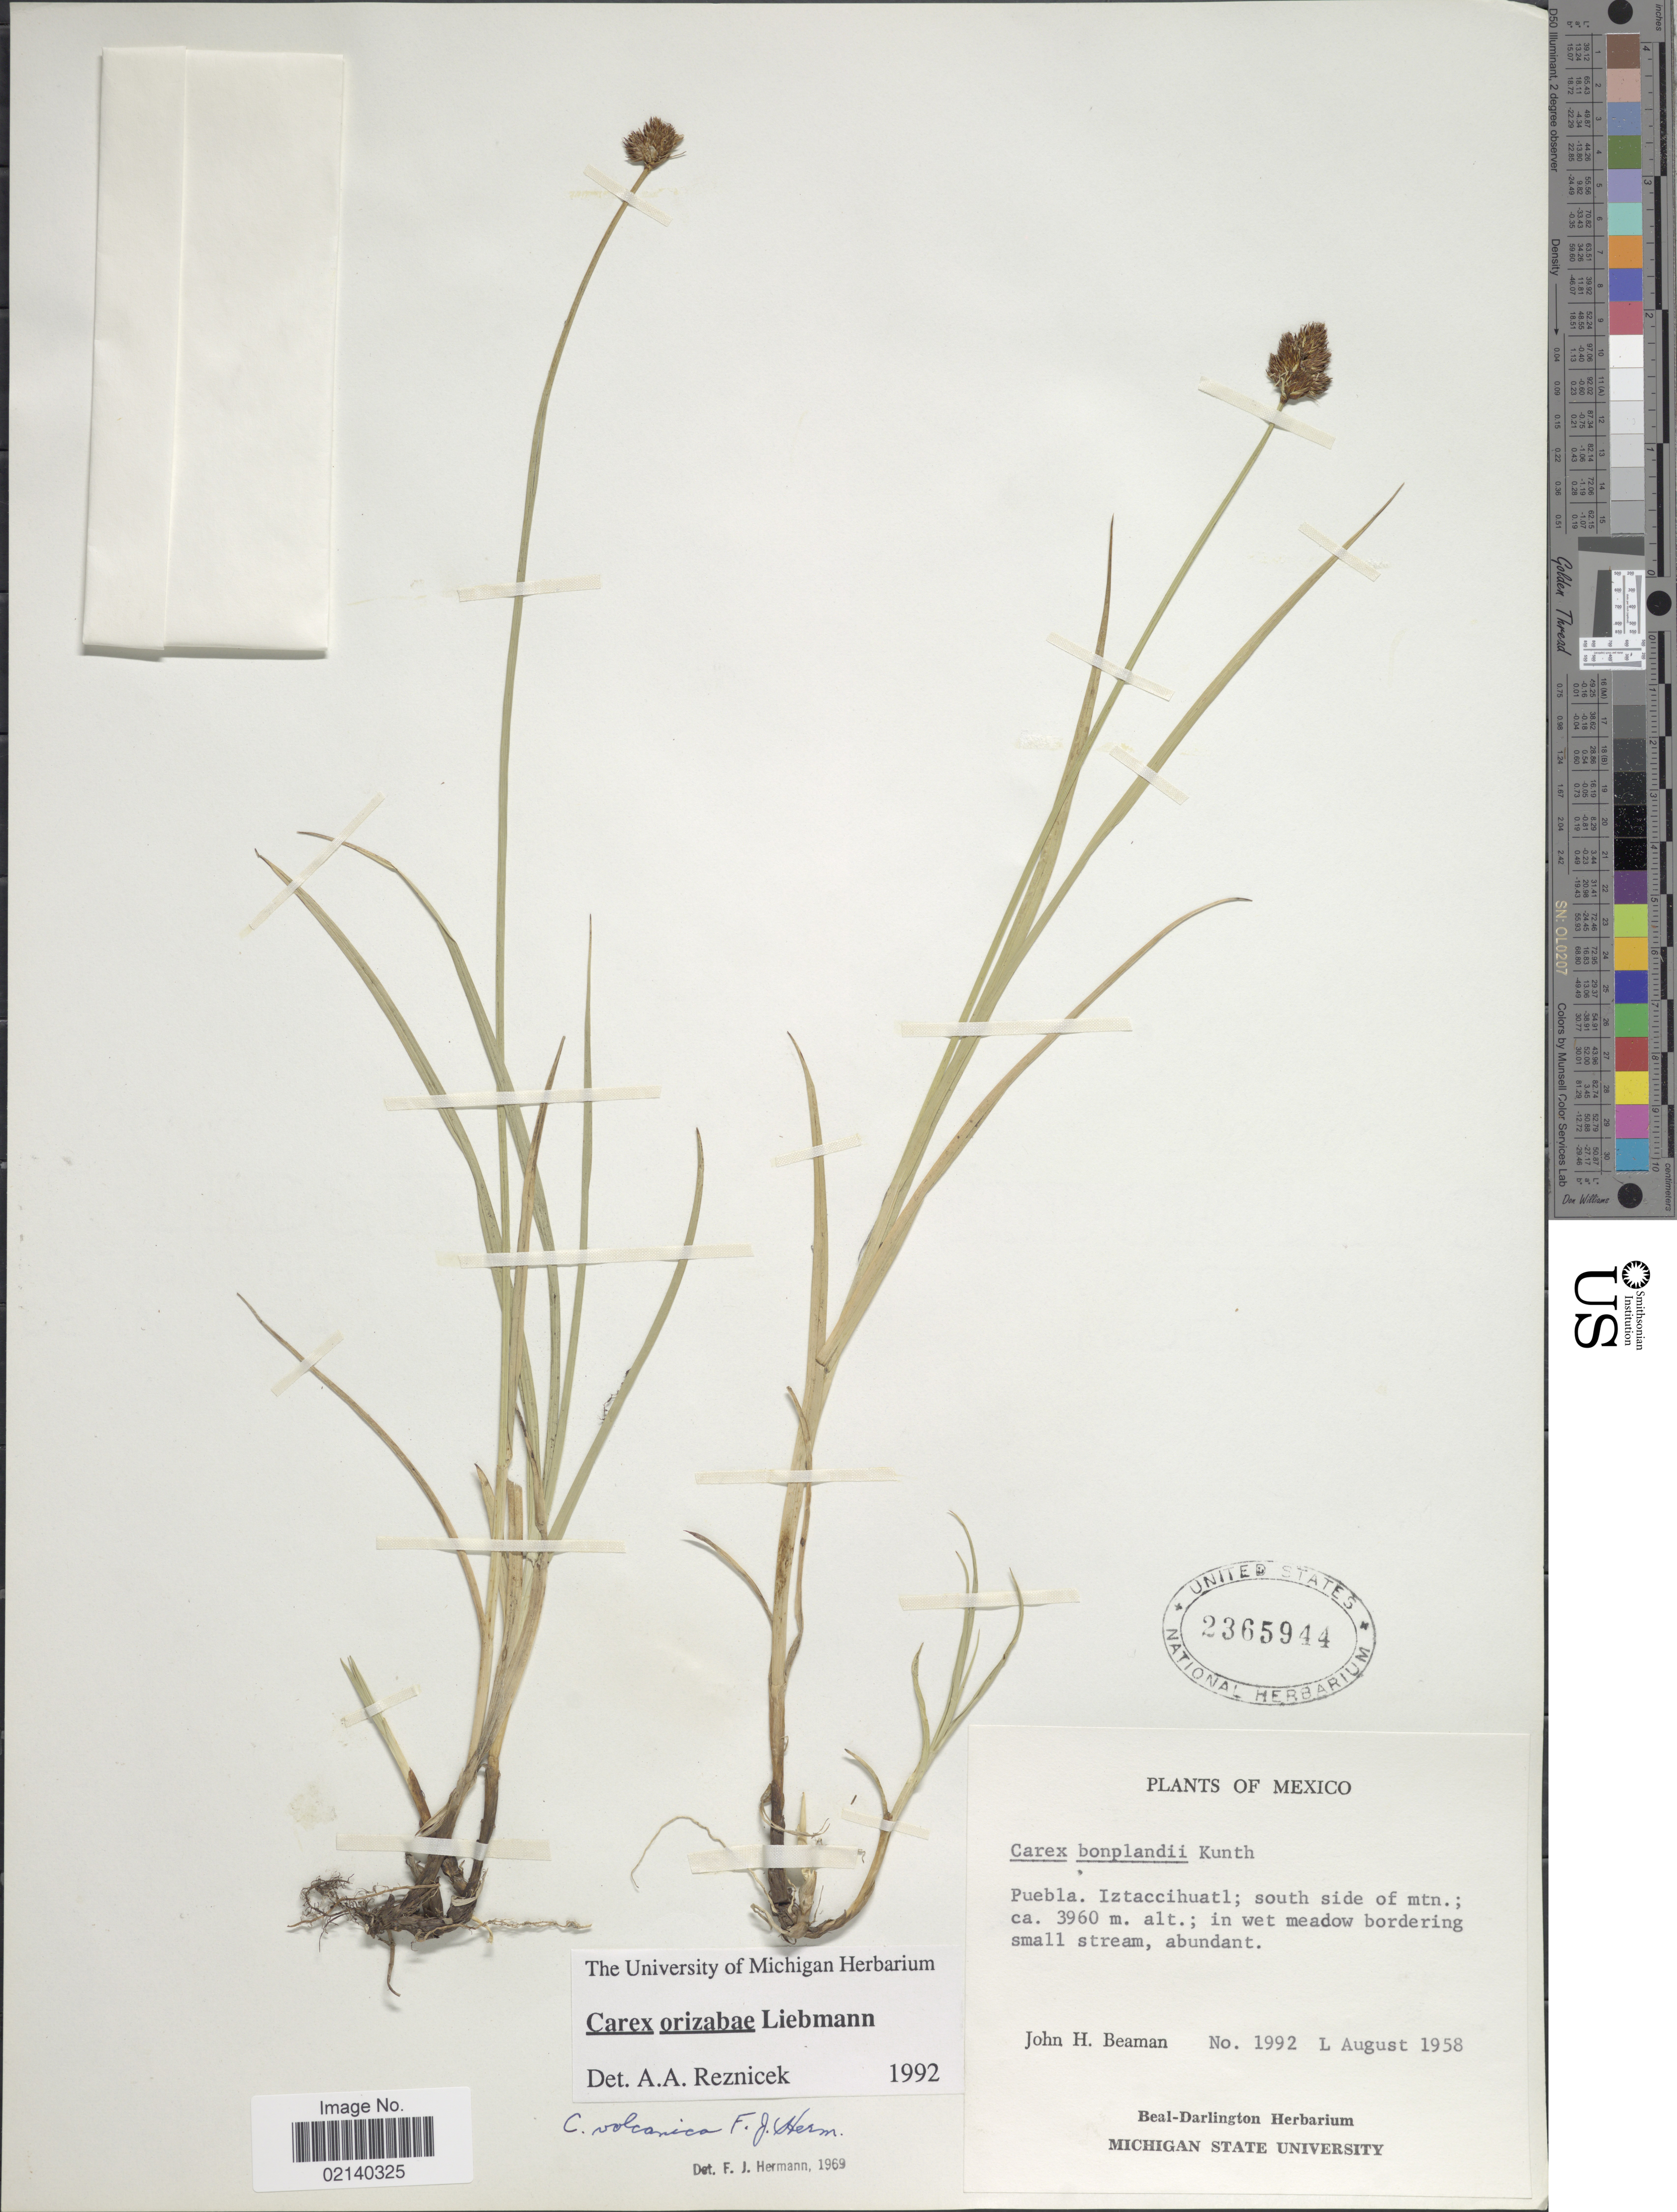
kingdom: Plantae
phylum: Tracheophyta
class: Liliopsida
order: Poales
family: Cyperaceae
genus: Carex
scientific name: Carex orizabae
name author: Liebm.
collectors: J. H. Beaman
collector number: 1992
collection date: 1958-08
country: Mexico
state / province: Puebla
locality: Iztaccihuatl; south side of mtn.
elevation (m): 3960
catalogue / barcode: US 2365944